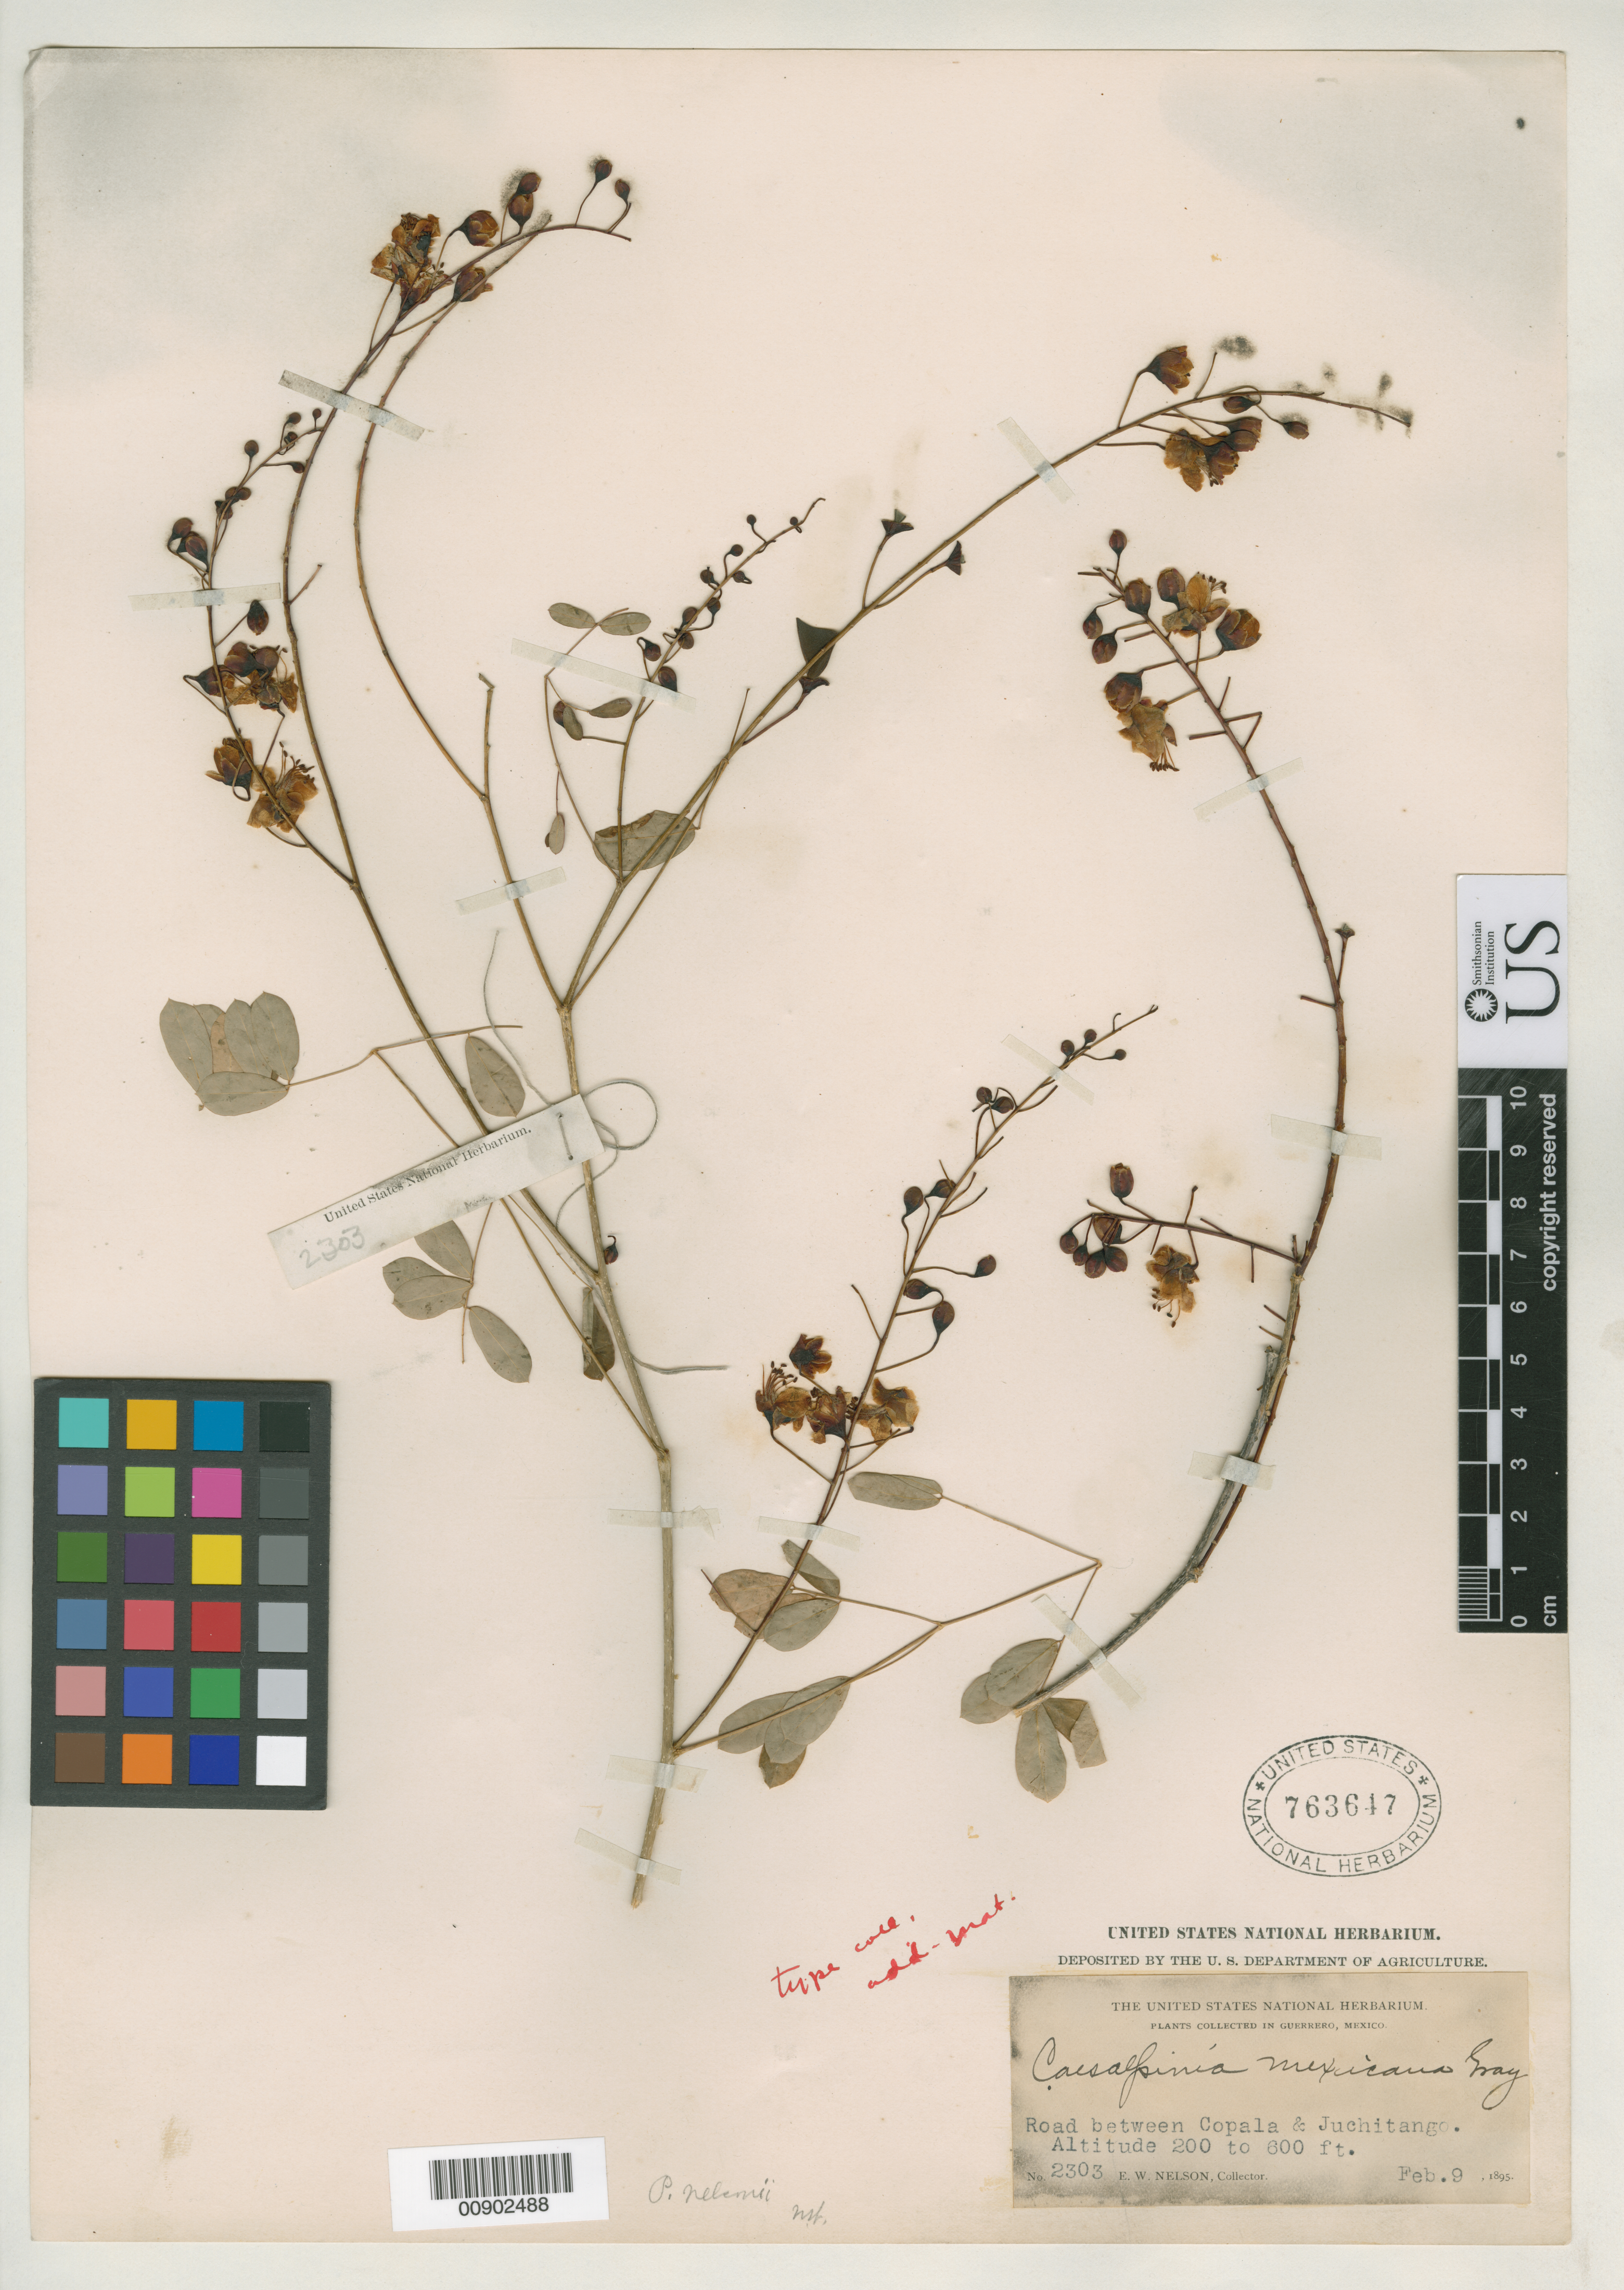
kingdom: Plantae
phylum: Tracheophyta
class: Magnoliopsida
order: Fabales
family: Fabaceae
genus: Poincianella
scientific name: Poincianella nelsonii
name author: Britton & Rose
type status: Isotype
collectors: E. W. Nelson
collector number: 2303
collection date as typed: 09 Feb 1895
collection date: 1895-02-09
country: Mexico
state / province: Guerrero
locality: Road between Copala & Juchitango.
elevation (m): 61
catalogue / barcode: US 763647